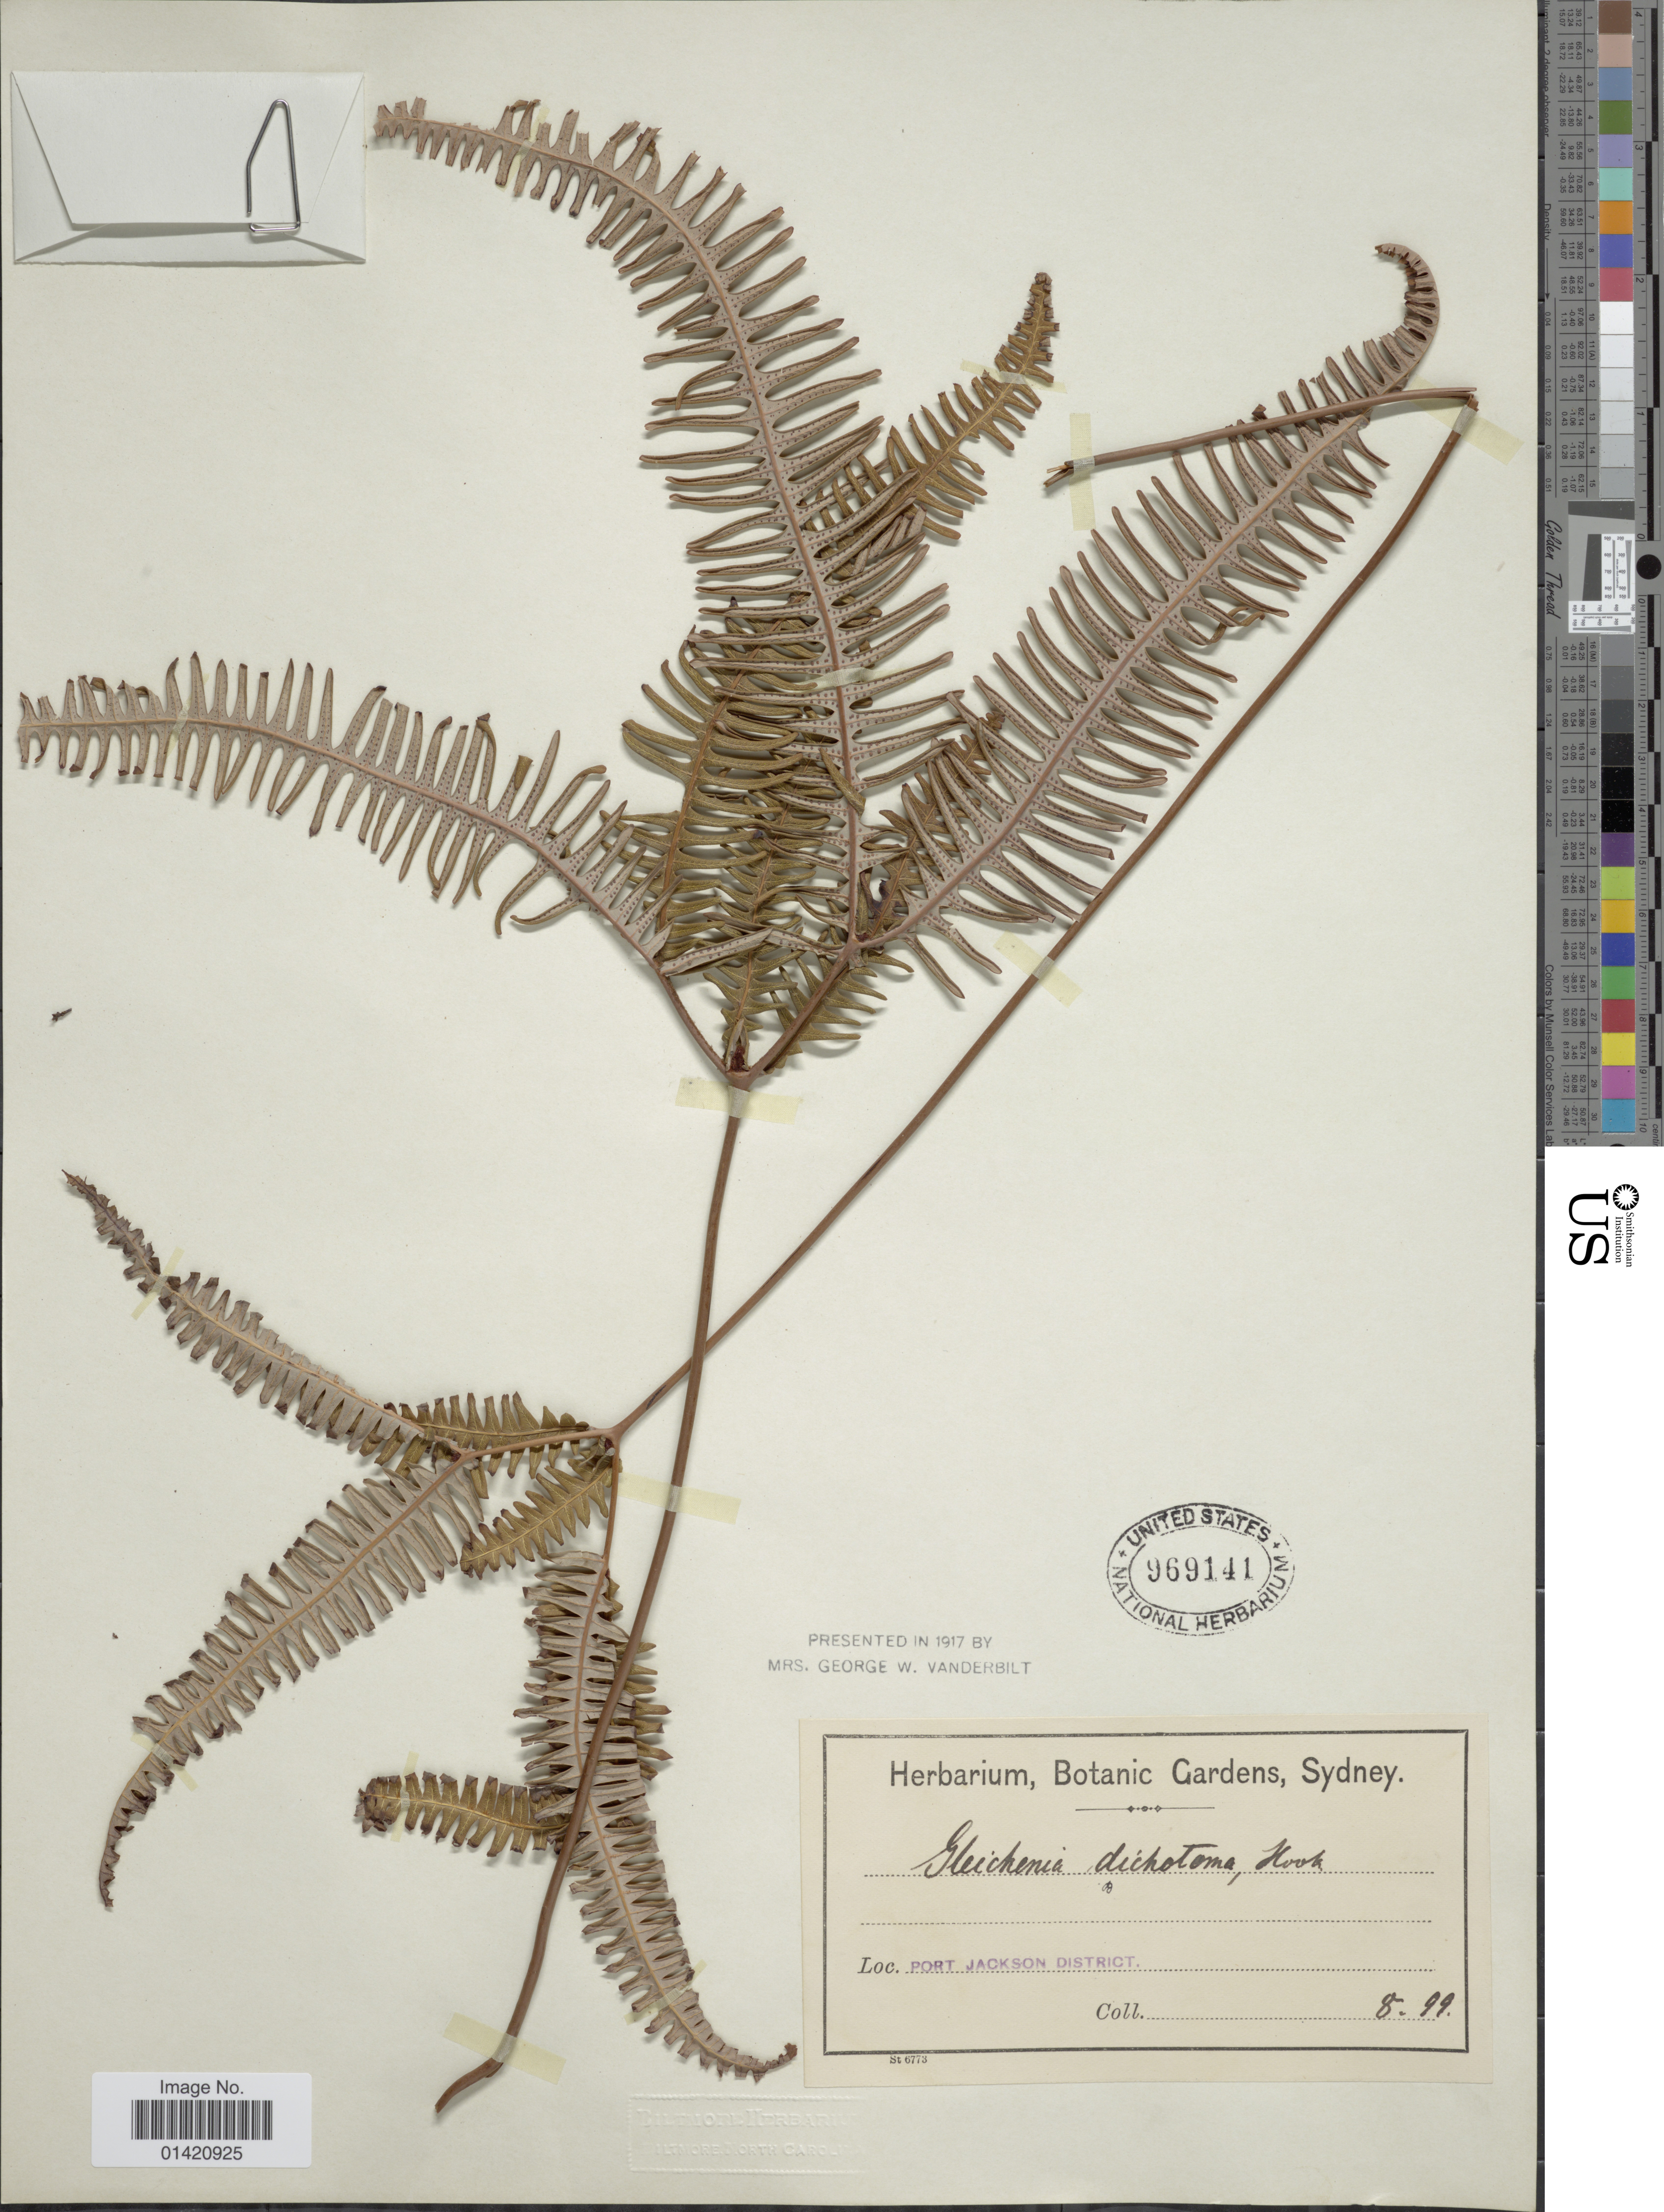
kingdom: Plantae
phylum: Tracheophyta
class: Polypodiopsida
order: Gleicheniales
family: Gleicheniaceae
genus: Dicranopteris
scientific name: Dicranopteris linearis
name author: (Burm. f.) Underw.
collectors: ex Herb. Bot. Gard. Sydney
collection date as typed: Transcribed d/m/y: /8/99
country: New Zealand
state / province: Waikato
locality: Port Jackson District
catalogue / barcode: US 969141